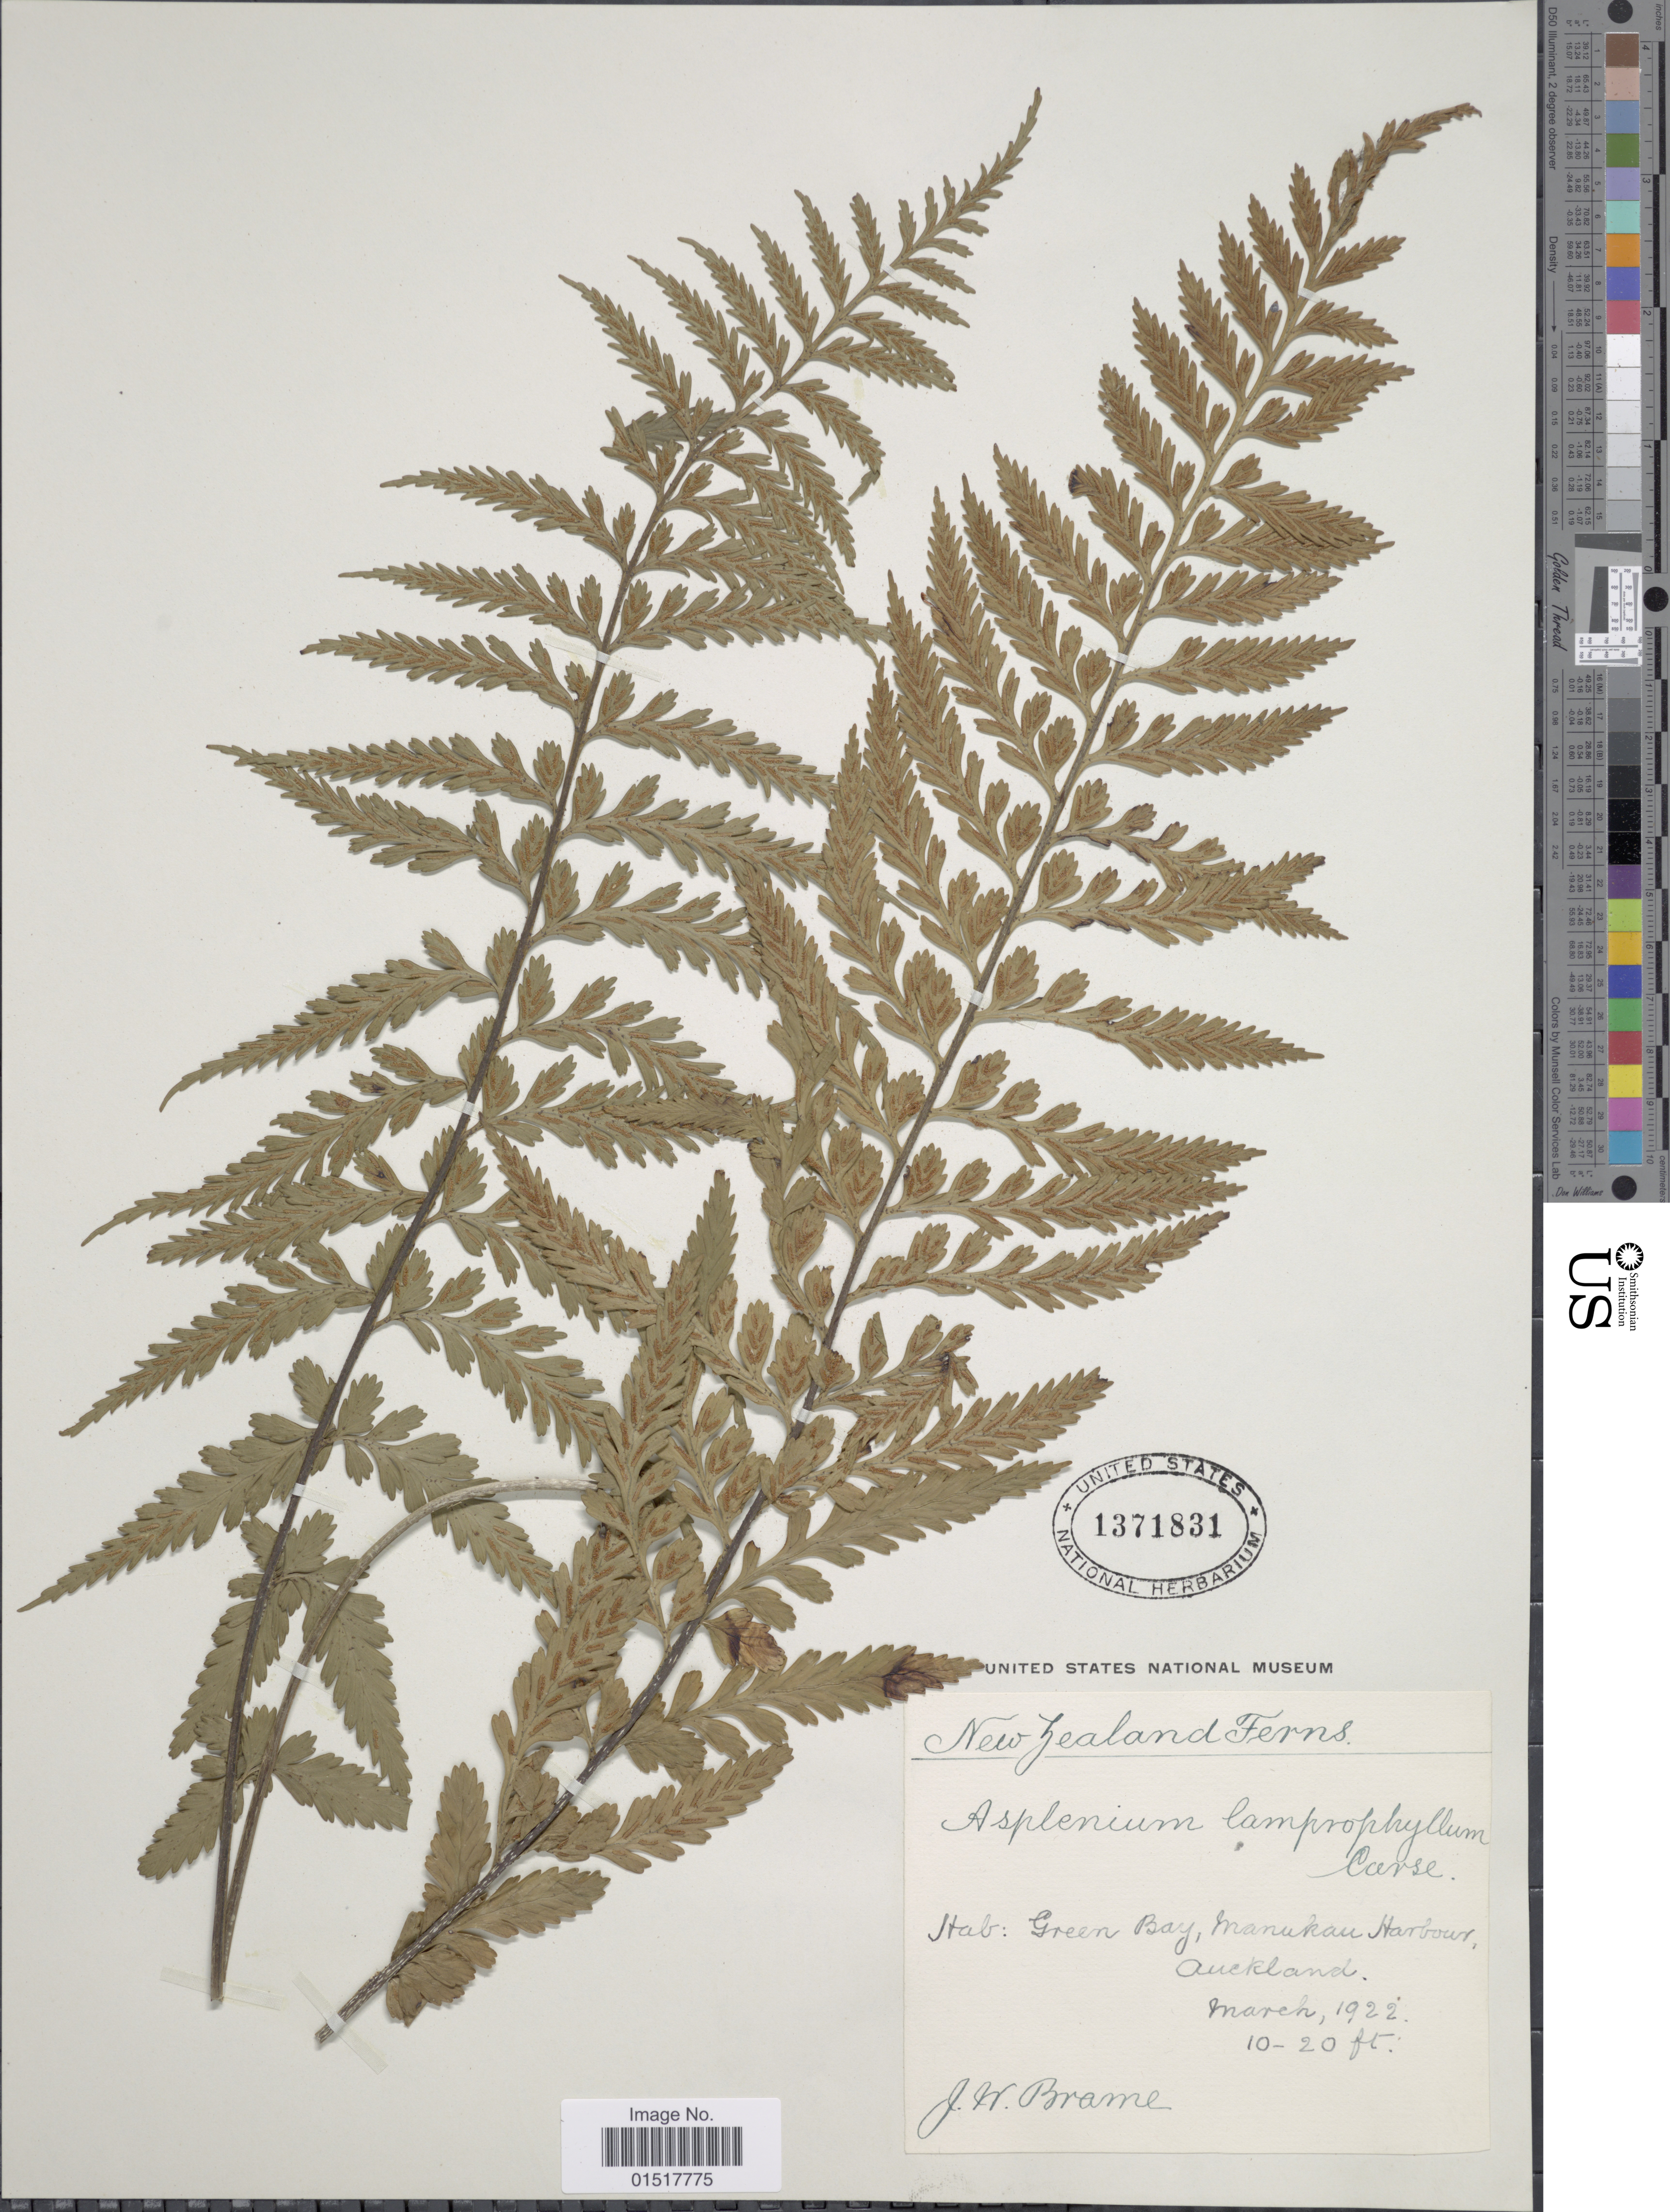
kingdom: Plantae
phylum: Tracheophyta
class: Polypodiopsida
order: Polypodiales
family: Aspleniaceae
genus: Asplenium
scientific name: Asplenium lamprophyllum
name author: Carse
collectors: J. Brame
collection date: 1922-03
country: New Zealand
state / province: Auckland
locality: Green Bay, Manukau Harbour, Auckland.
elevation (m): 3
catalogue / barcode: US 1371831